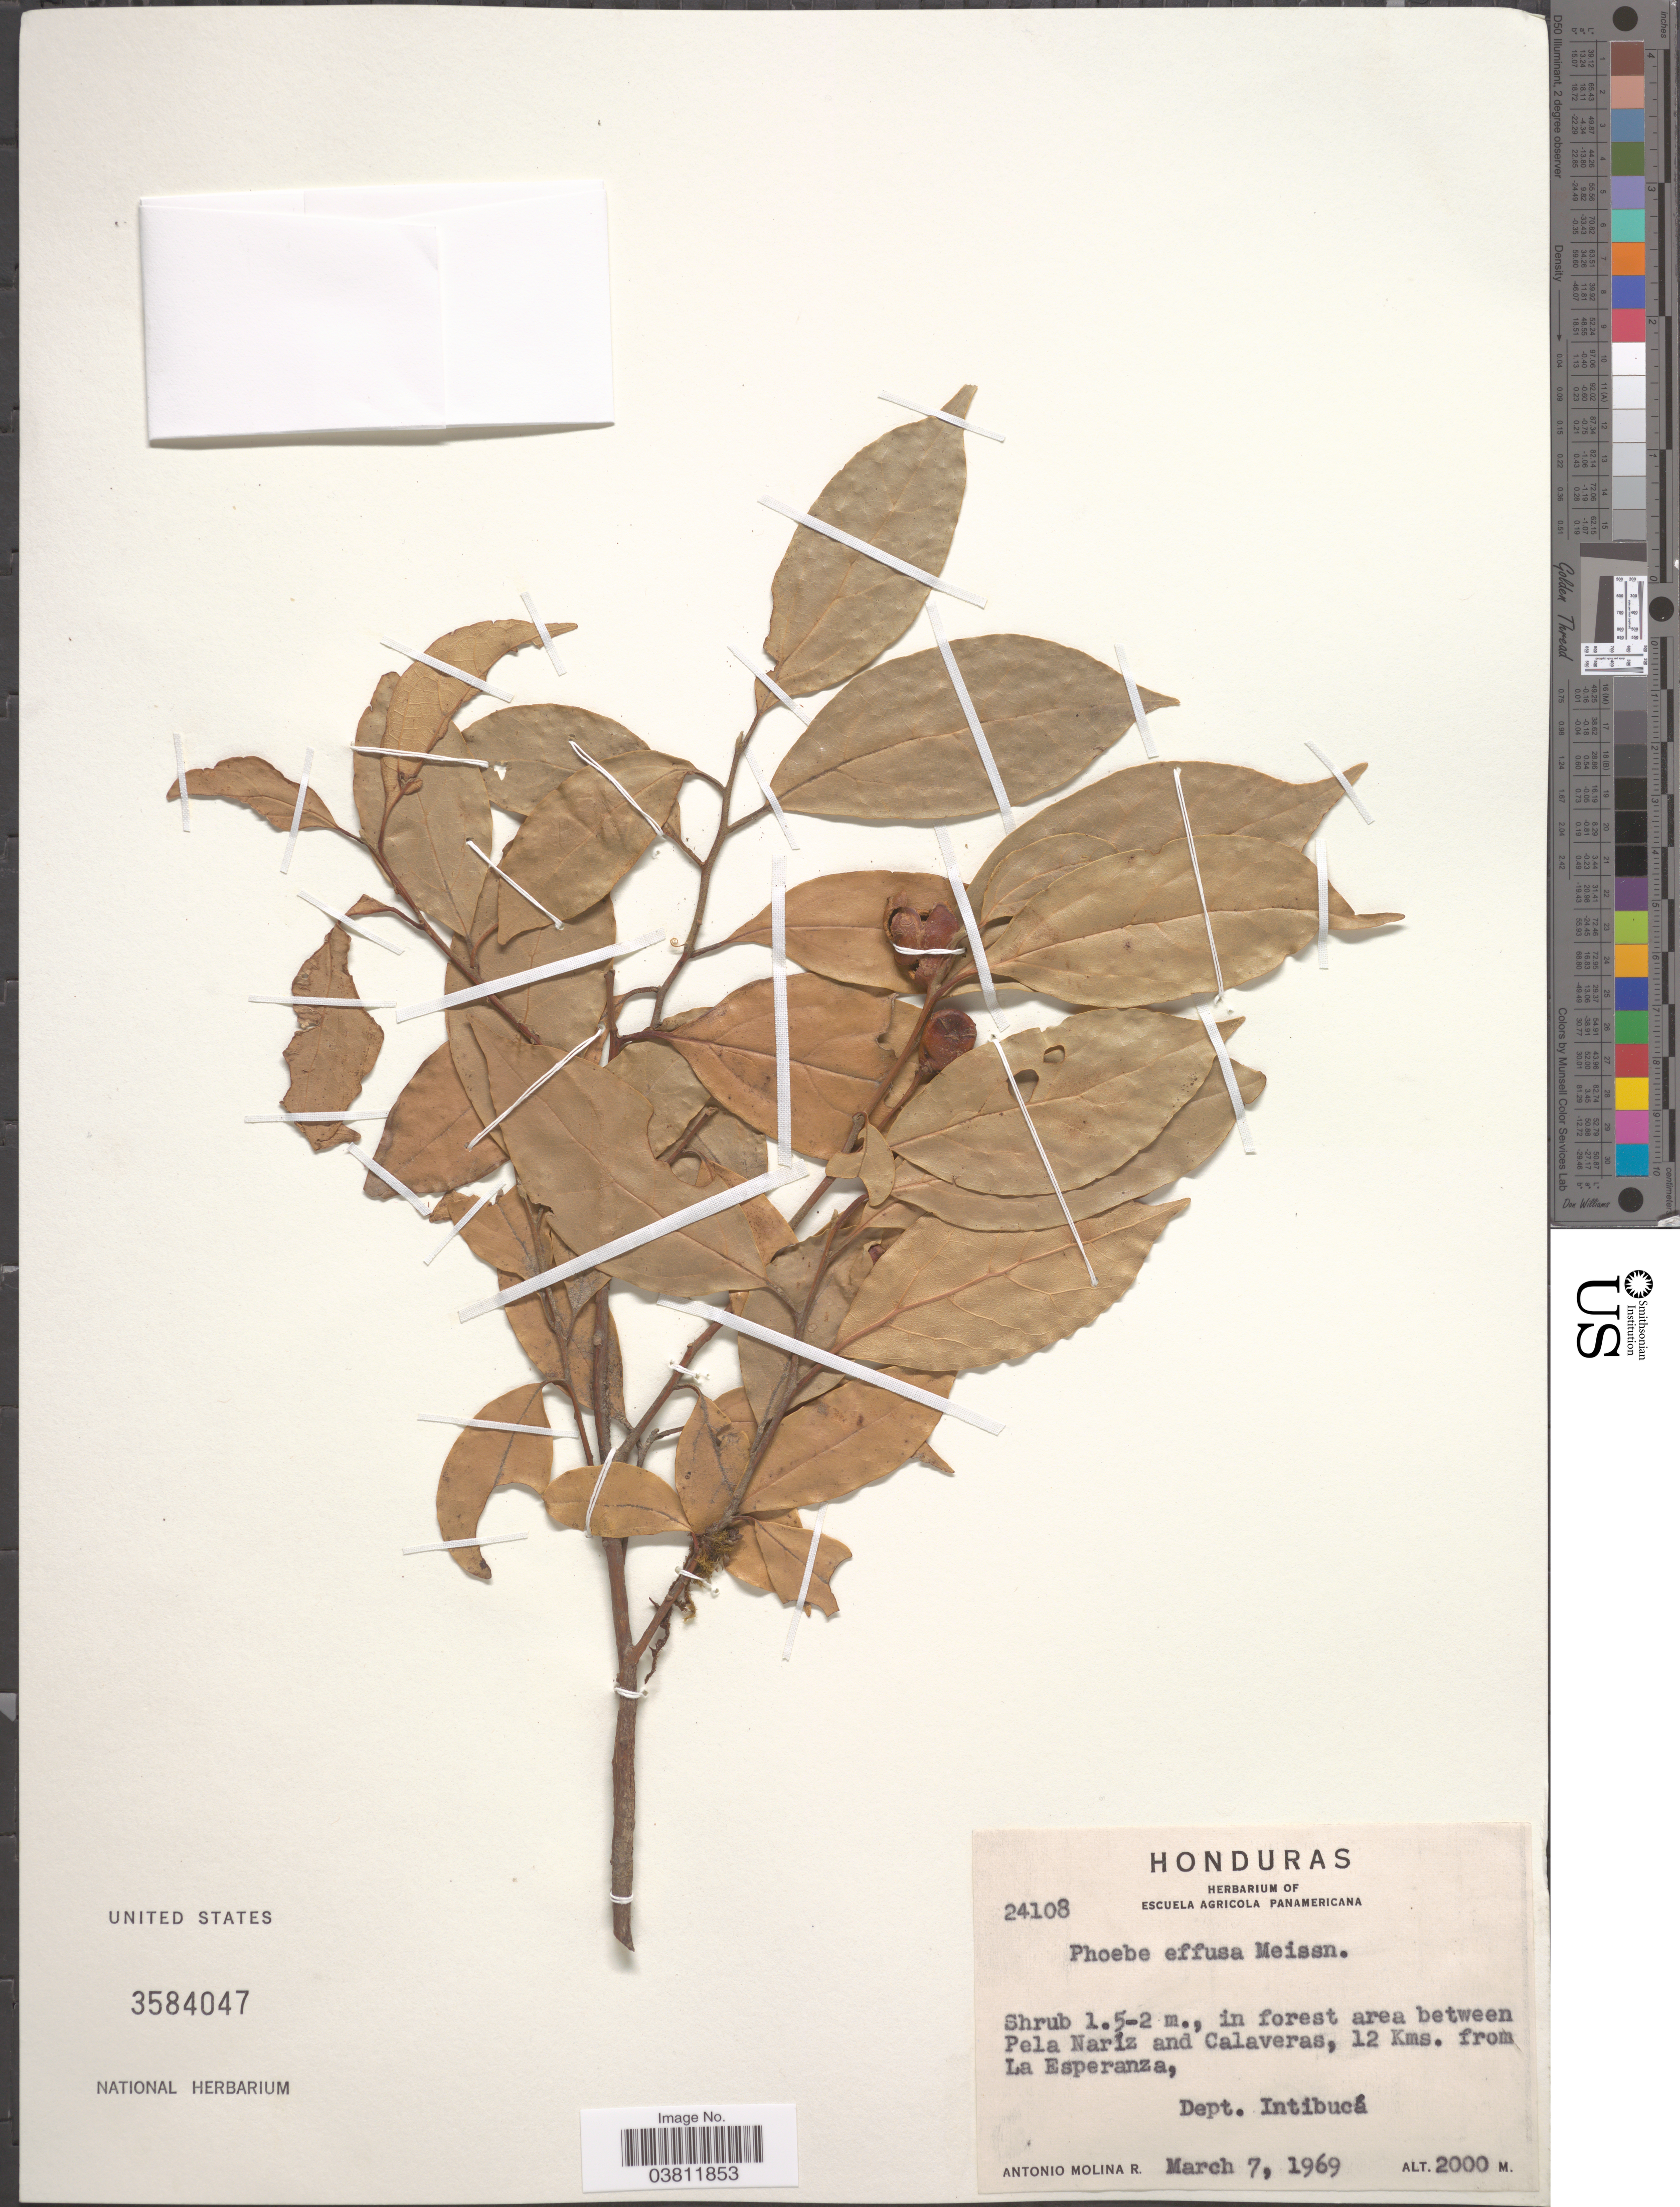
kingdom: Plantae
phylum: Tracheophyta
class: Magnoliopsida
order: Laurales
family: Lauraceae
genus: Phoebe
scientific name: Phoebe effusa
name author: Meisn.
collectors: A. Molina R.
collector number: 24108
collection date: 1969-03-07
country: Honduras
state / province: Intibuca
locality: In forest area between Pela Nariz and Calaveras, 12 Kms. from La Esperanza, Dept. Intibucá.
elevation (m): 2000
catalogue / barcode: US 3584047